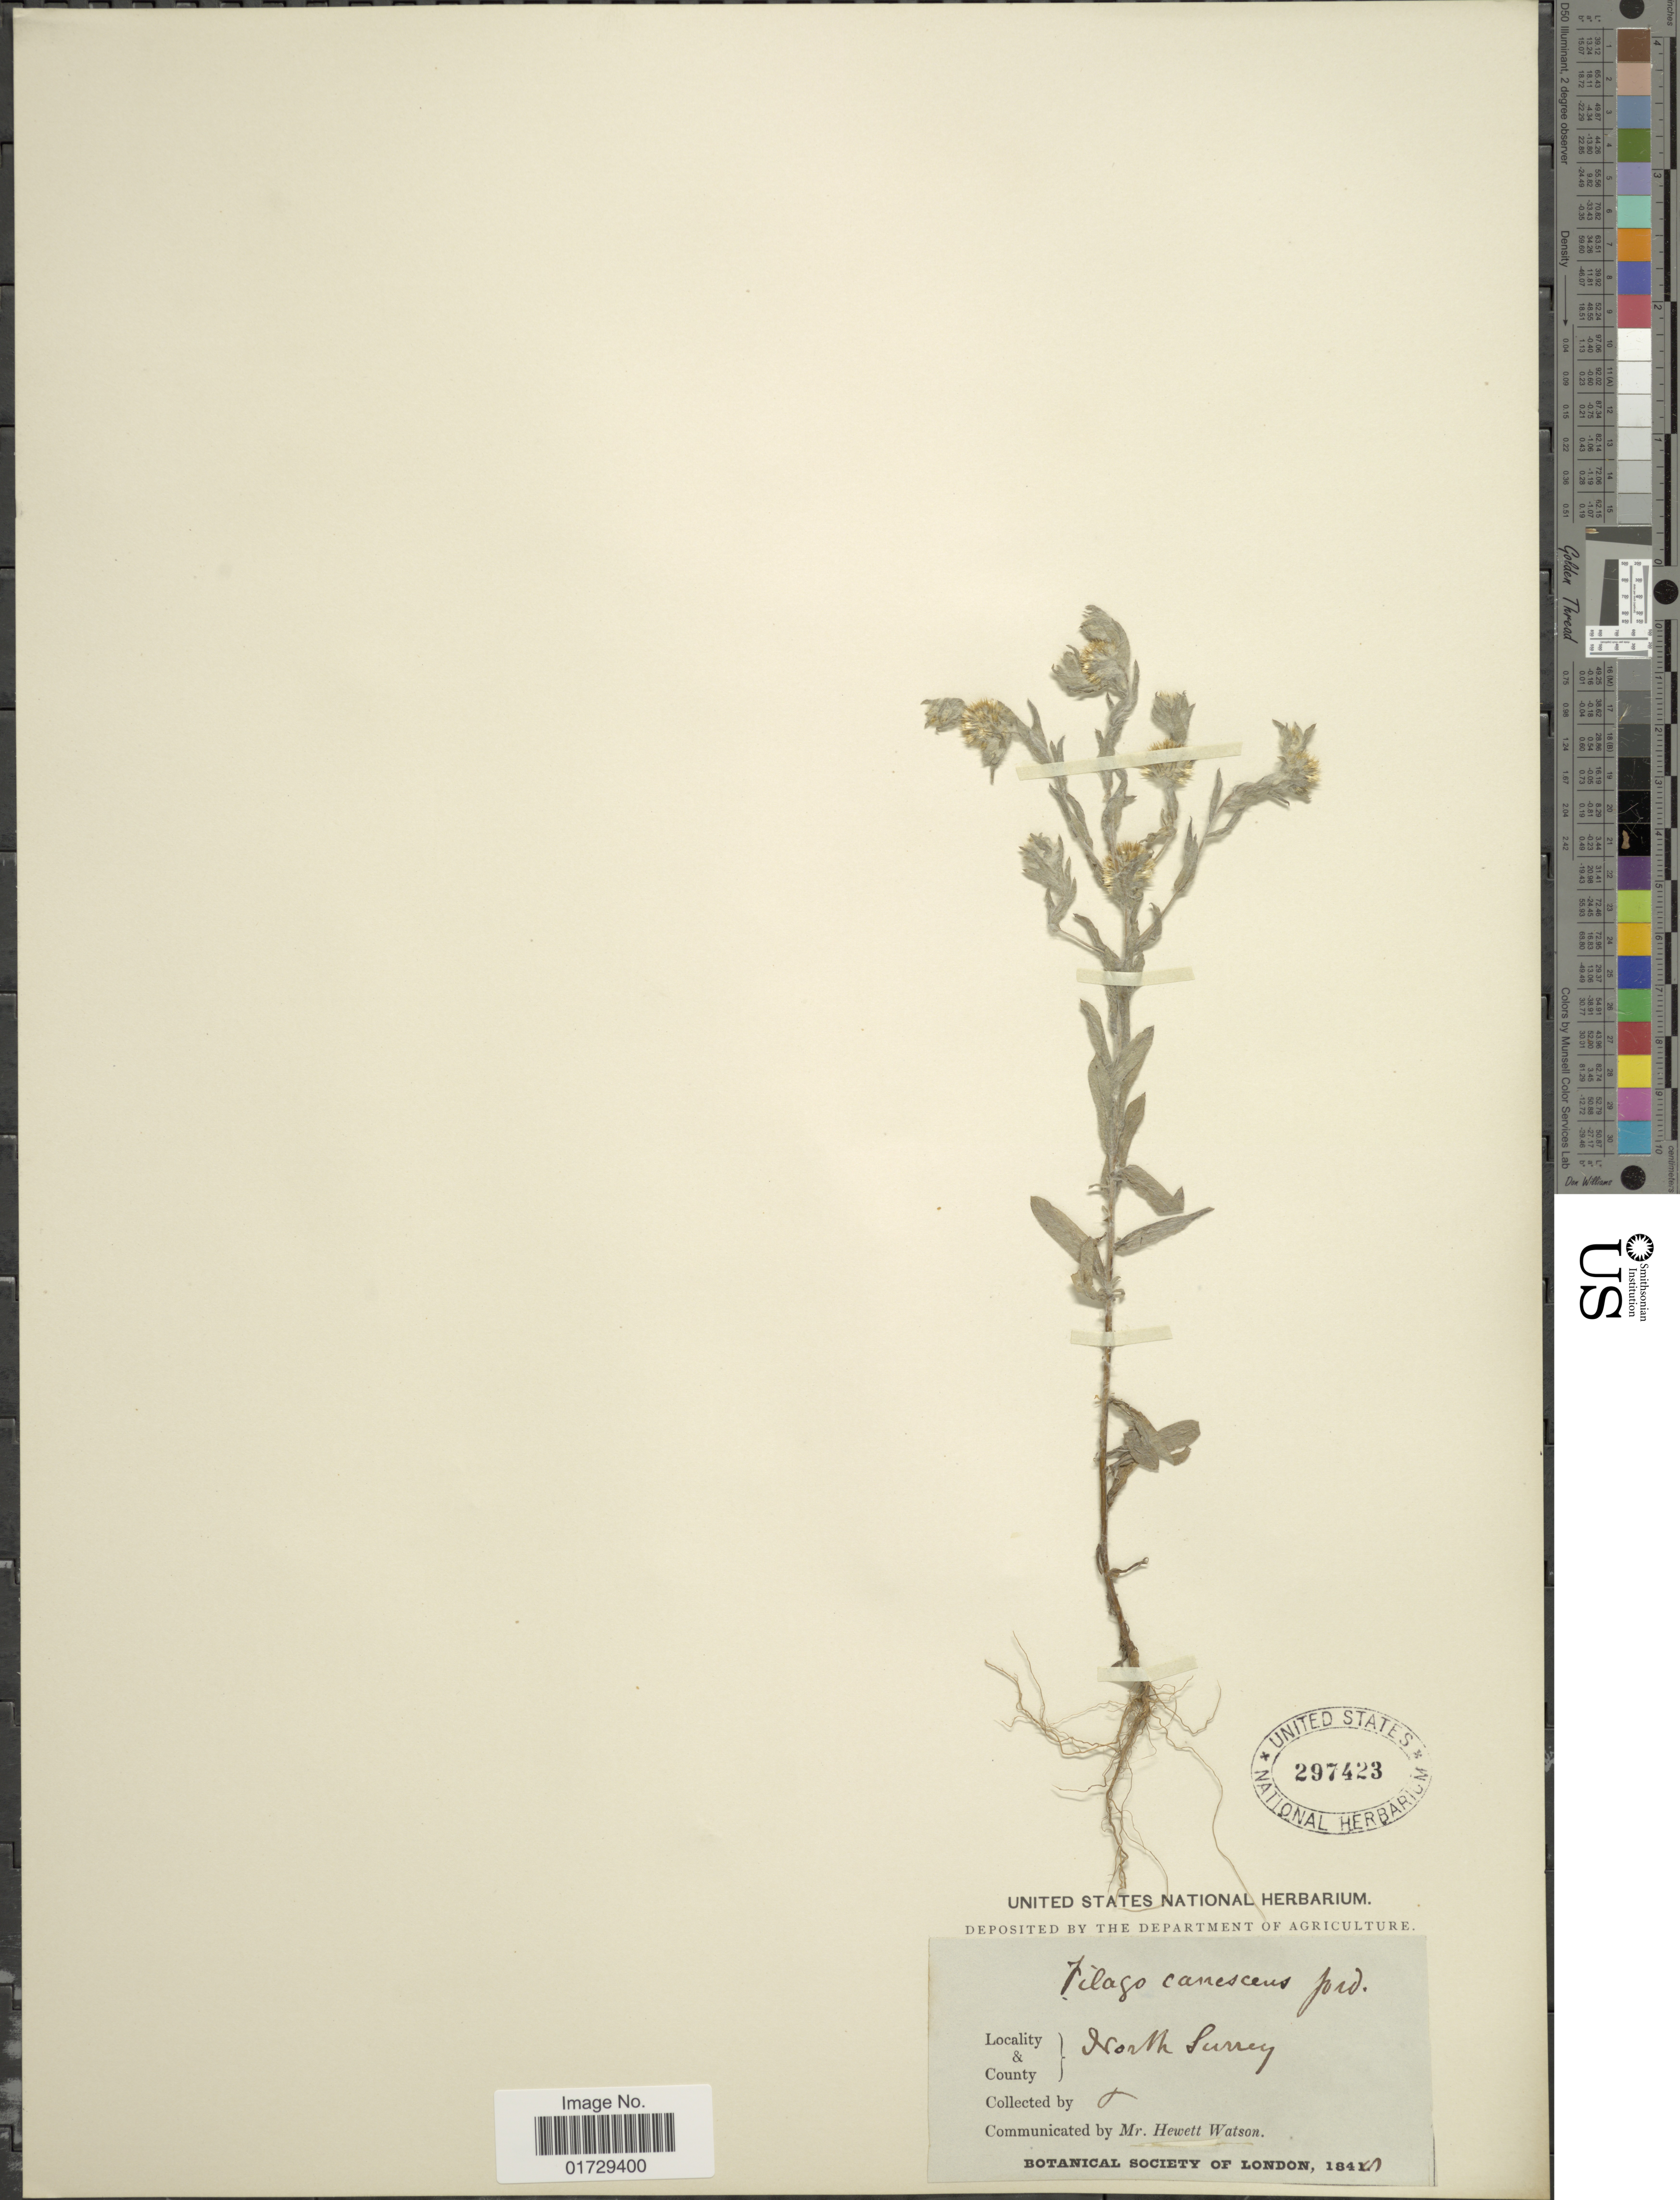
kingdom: Plantae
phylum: Tracheophyta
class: Magnoliopsida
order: Asterales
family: Asteraceae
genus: Filago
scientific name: Filago canescens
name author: G.E. Sm. ex Bab.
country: United Kingdom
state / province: England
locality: North Surrey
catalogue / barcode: US 297423